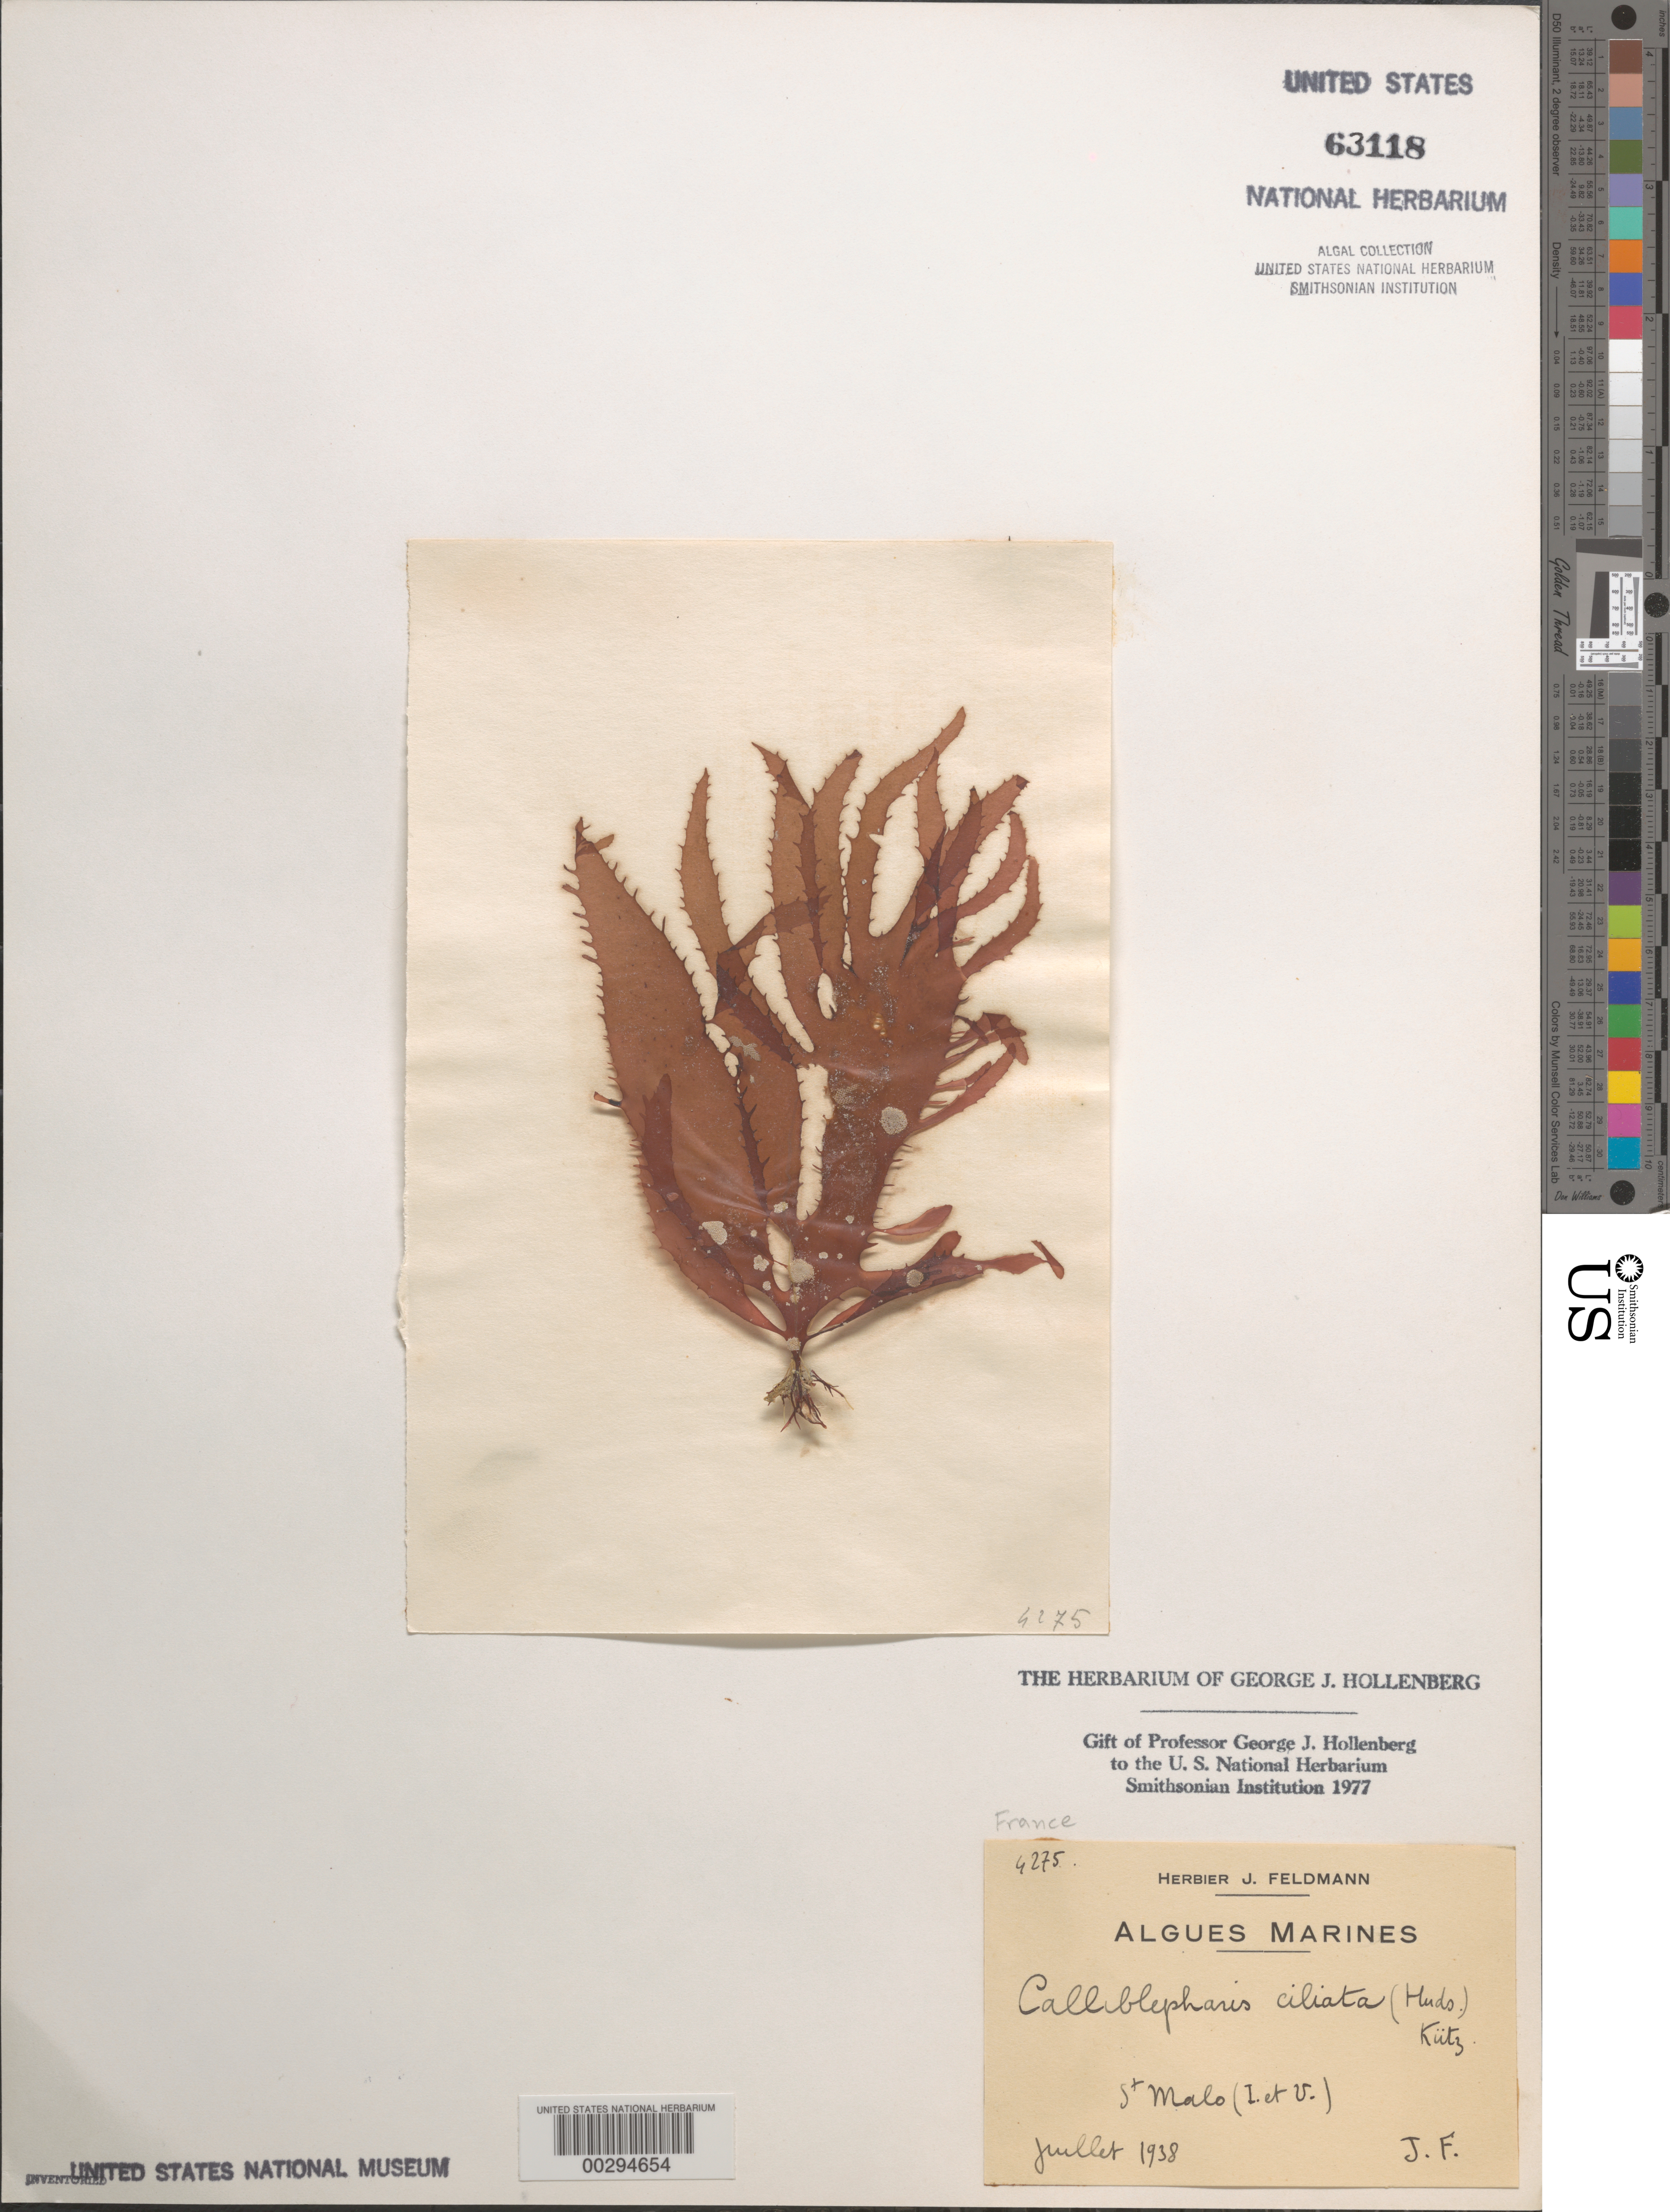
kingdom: Plantae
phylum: Rhodophyta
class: Florideophyceae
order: Gigartinales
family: Cystocloniaceae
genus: Calliblepharis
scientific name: Calliblepharis ciliata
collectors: J. Feldmann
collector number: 4275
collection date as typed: Jul 1938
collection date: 1938-07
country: France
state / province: Bretagne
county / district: Ille-et-Vilaine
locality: St. Malo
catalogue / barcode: US 63118